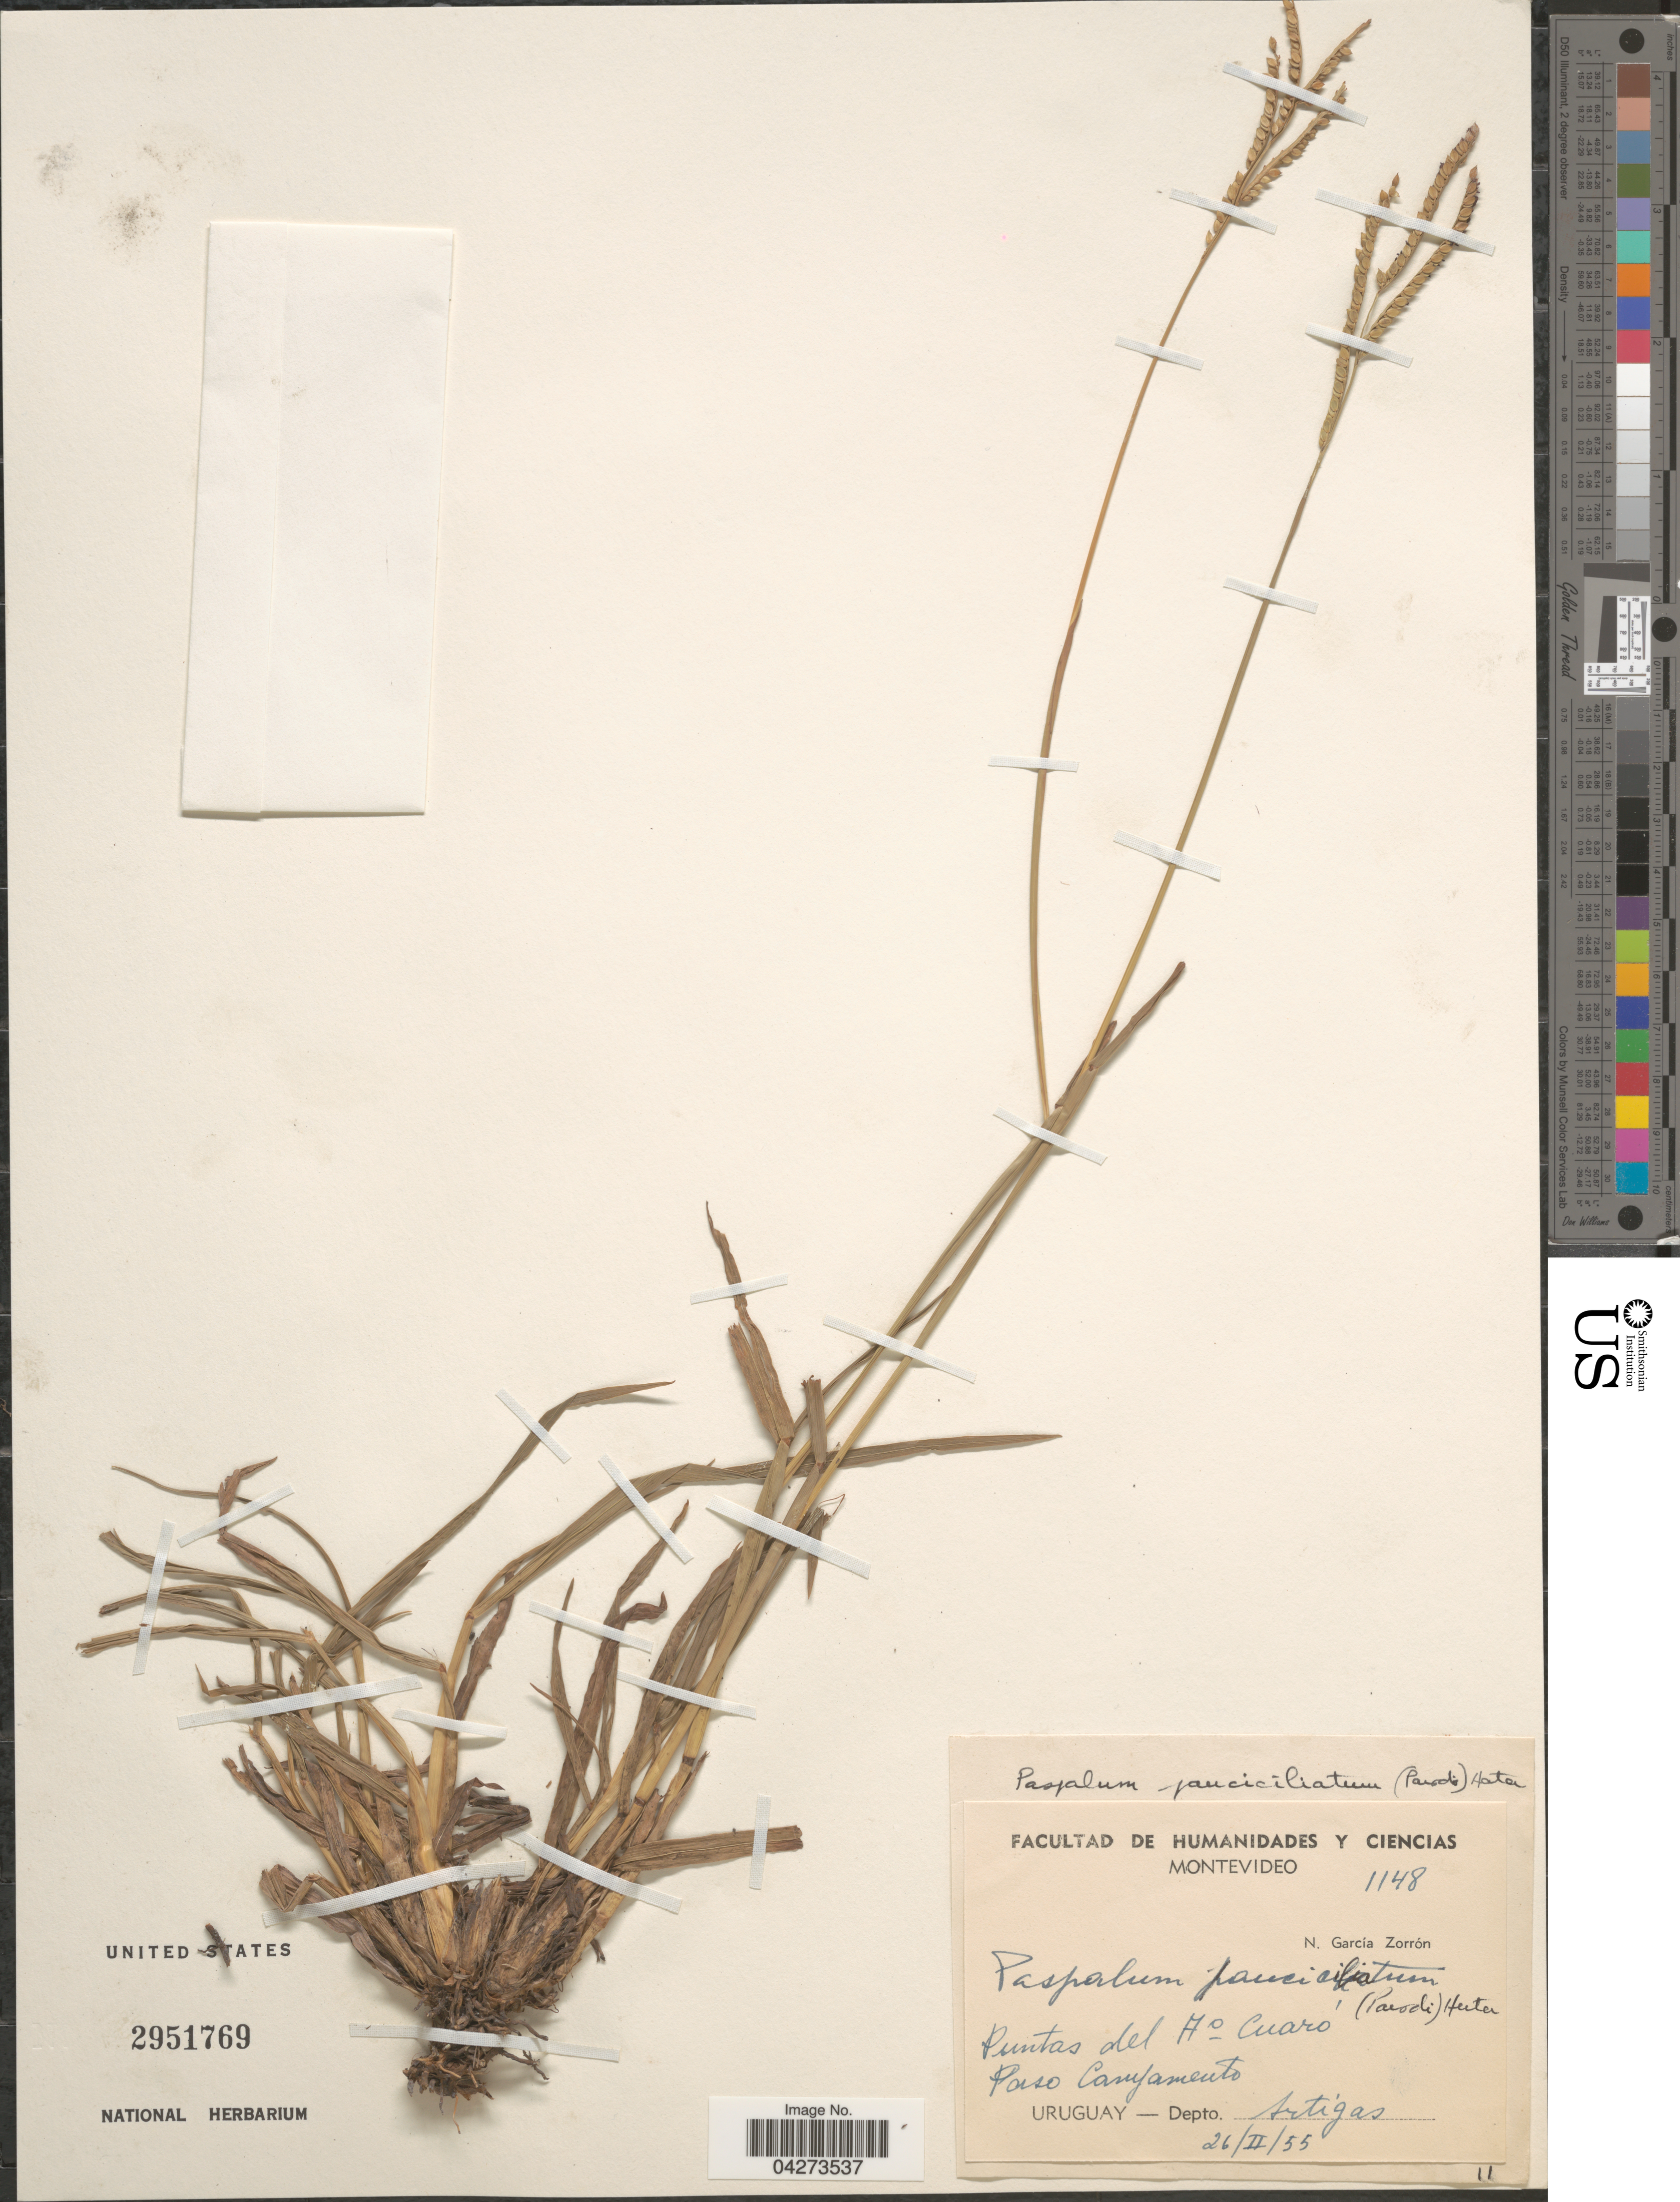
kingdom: Plantae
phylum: Tracheophyta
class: Liliopsida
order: Poales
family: Poaceae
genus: Paspalum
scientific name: Paspalum paniculatum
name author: L.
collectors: N. Garcia Zorron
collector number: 1148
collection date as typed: Transcribed d/m/y: 26/2/55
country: Uruguay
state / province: Artigas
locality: Puntas del A° Cuaró. Paso Campamento. Depto. Artigas.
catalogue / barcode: US 2951769